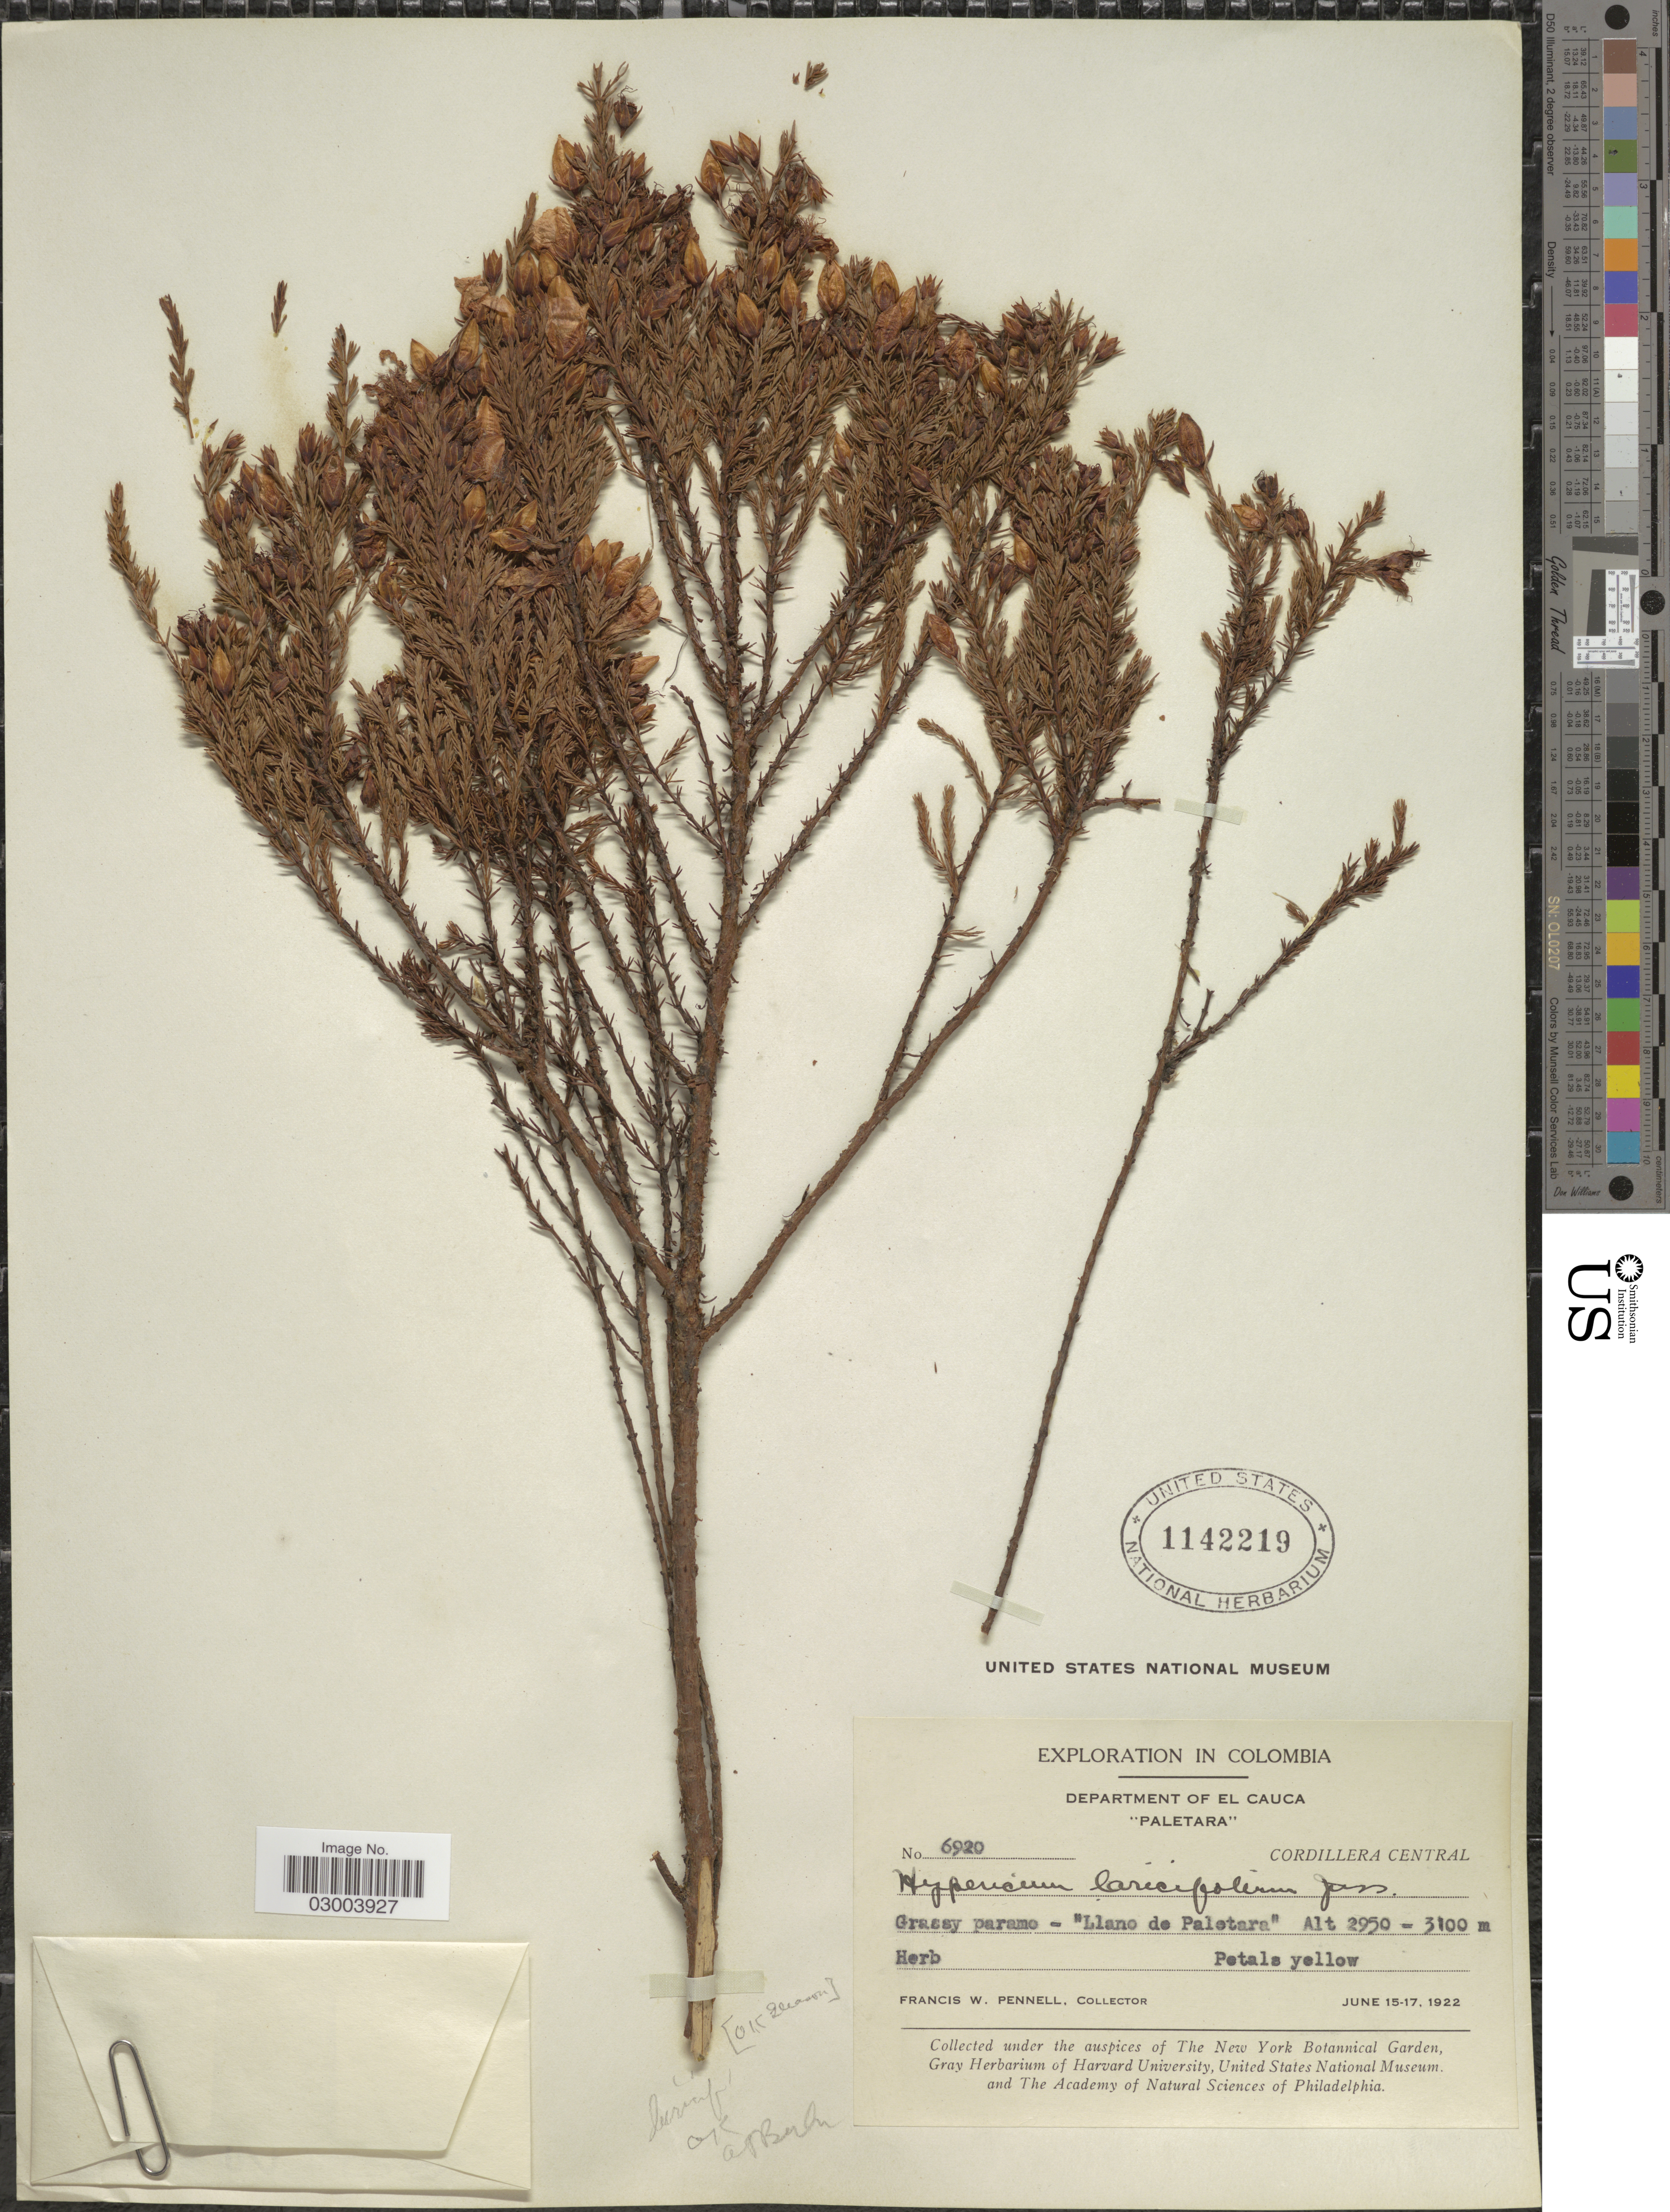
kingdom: Plantae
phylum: Tracheophyta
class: Magnoliopsida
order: Malpighiales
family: Hypericaceae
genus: Hypericum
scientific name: Hypericum laricifolium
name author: Juss.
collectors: F. W. Pennell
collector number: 6920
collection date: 1922-06-15/1922-06-17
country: Colombia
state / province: Cauca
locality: Department of El Cauca, "Paletara", Cordillera Central, "Llano de Paletara".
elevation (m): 2950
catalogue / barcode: US 1142219